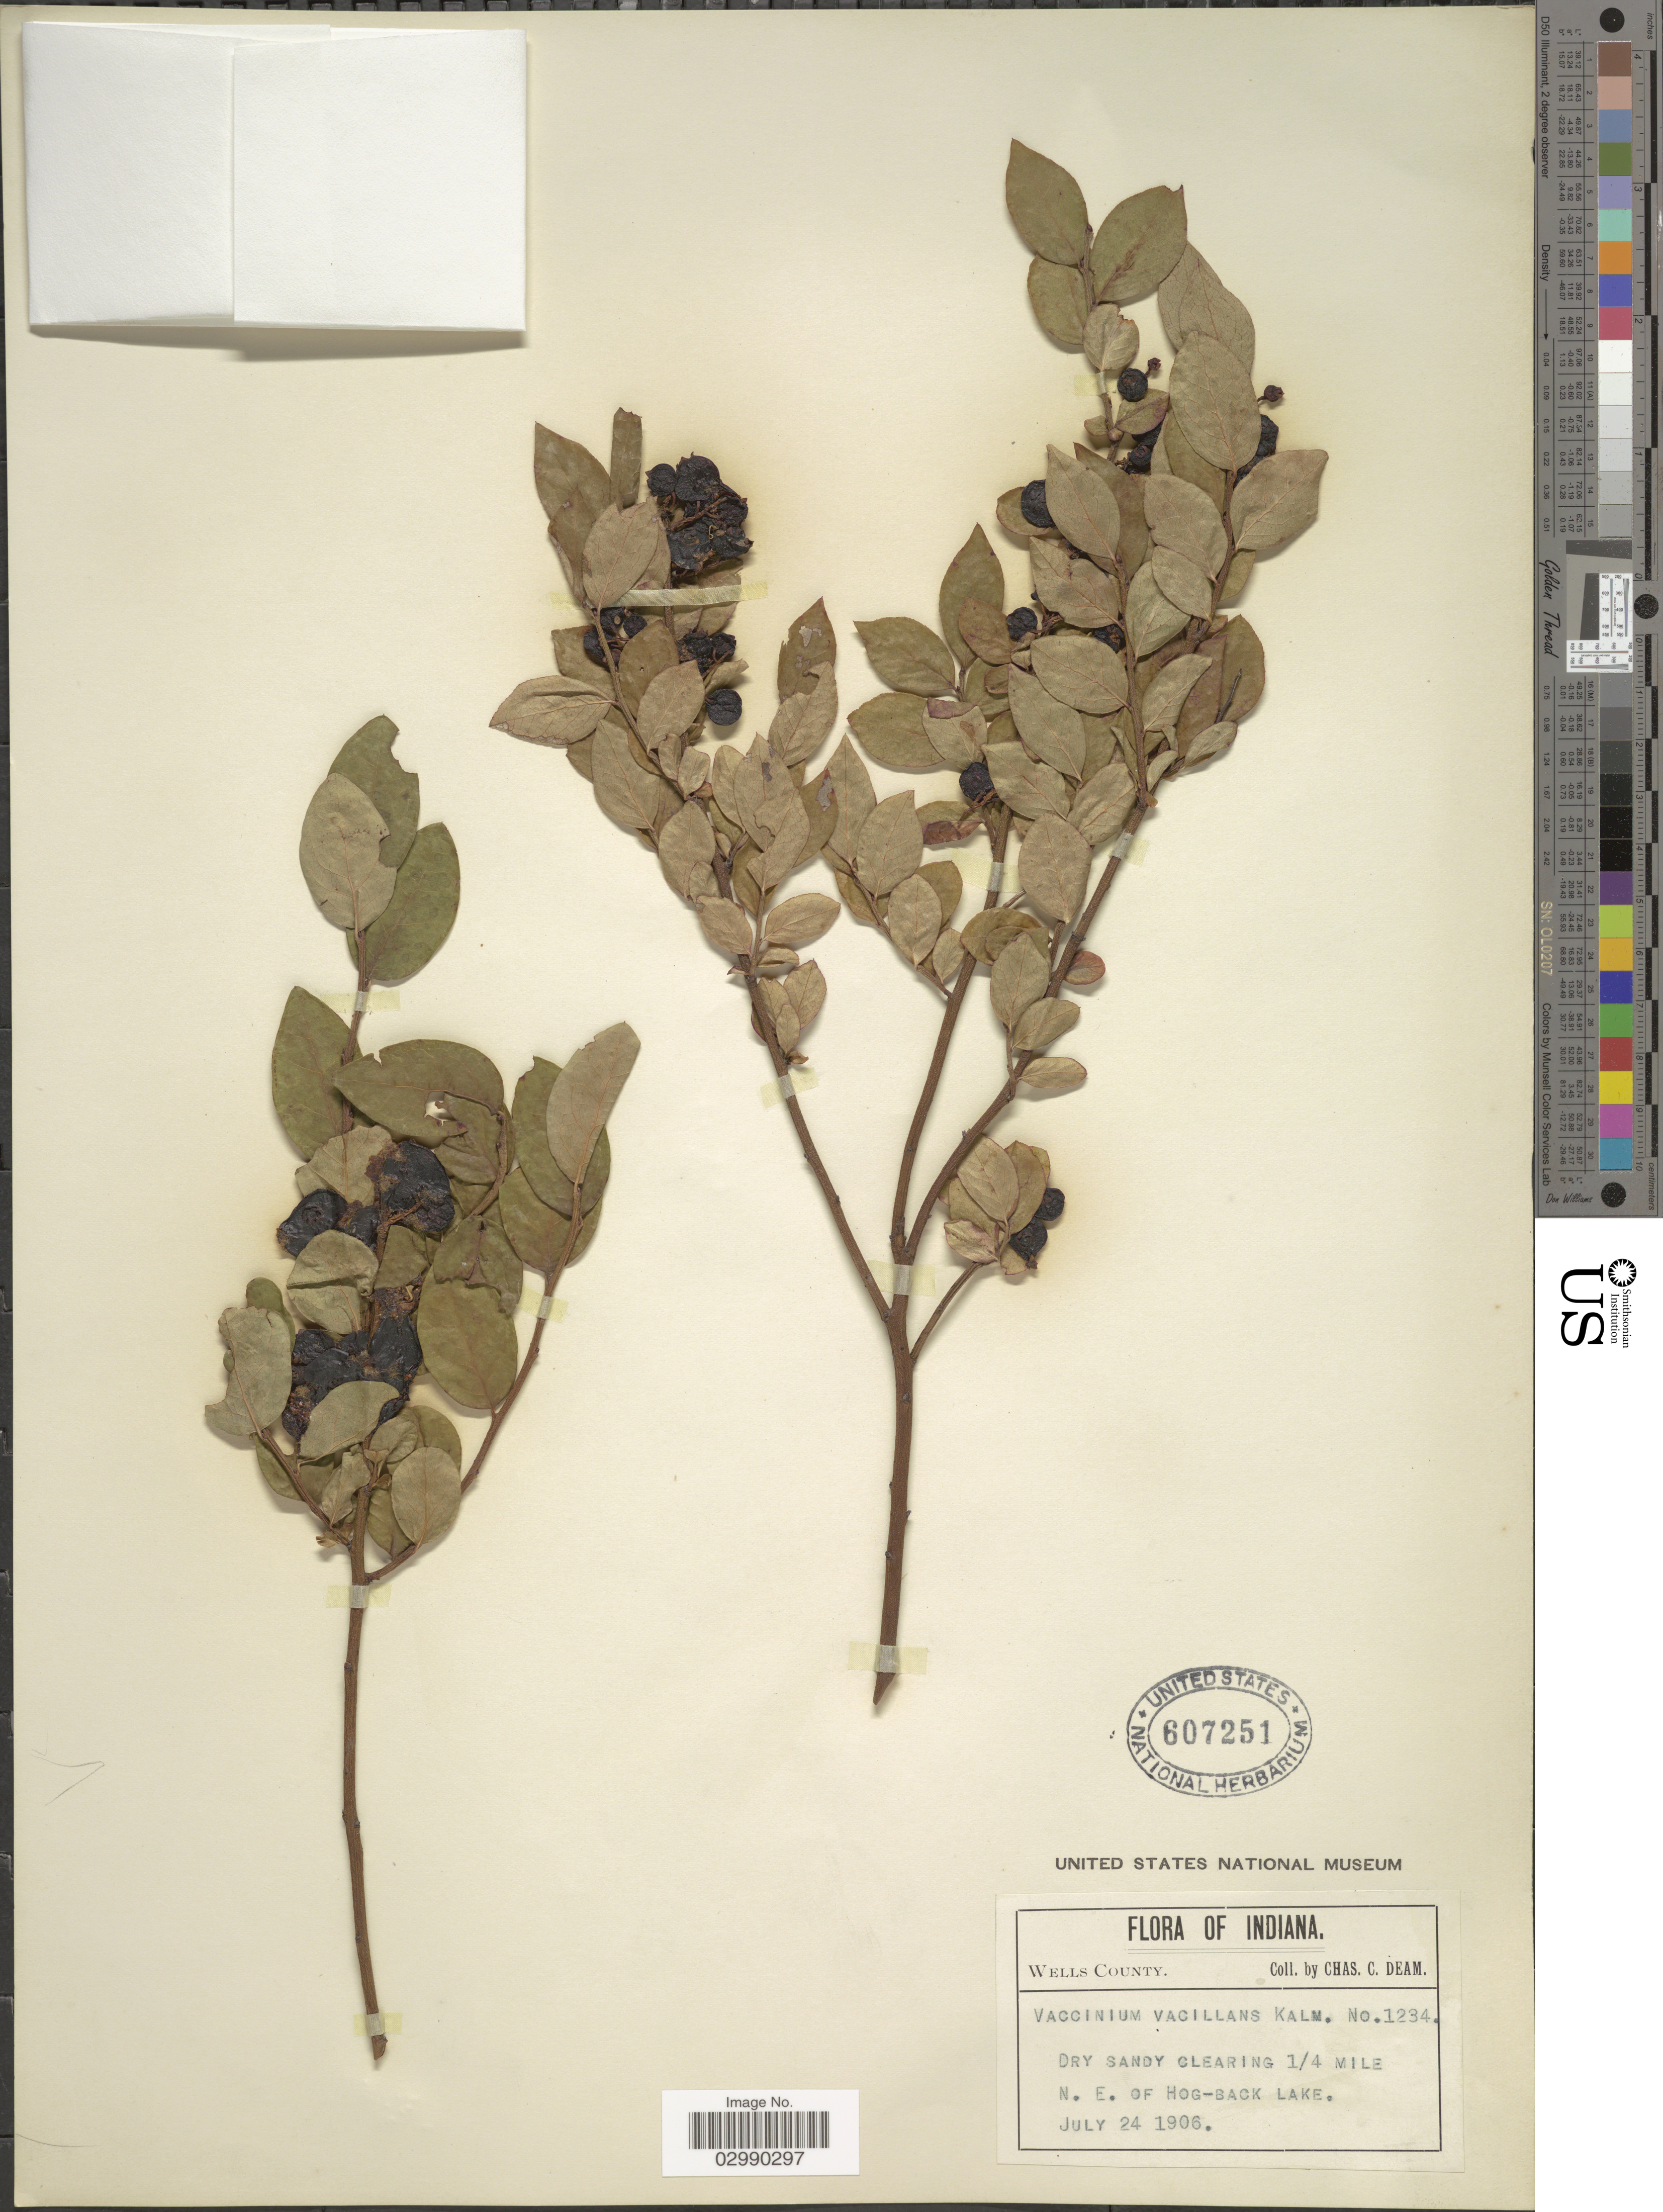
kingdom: Plantae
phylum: Tracheophyta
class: Magnoliopsida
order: Ericales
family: Ericaceae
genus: Vaccinium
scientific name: Vaccinium vacillans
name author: Kalm ex Torr.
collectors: C. Deam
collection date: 1906-07-24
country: United States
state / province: Indiana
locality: Wells County, Dry Sandy clearing 1/4 Mile N.E. of Hog-Back Lake.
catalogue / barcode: US 607251